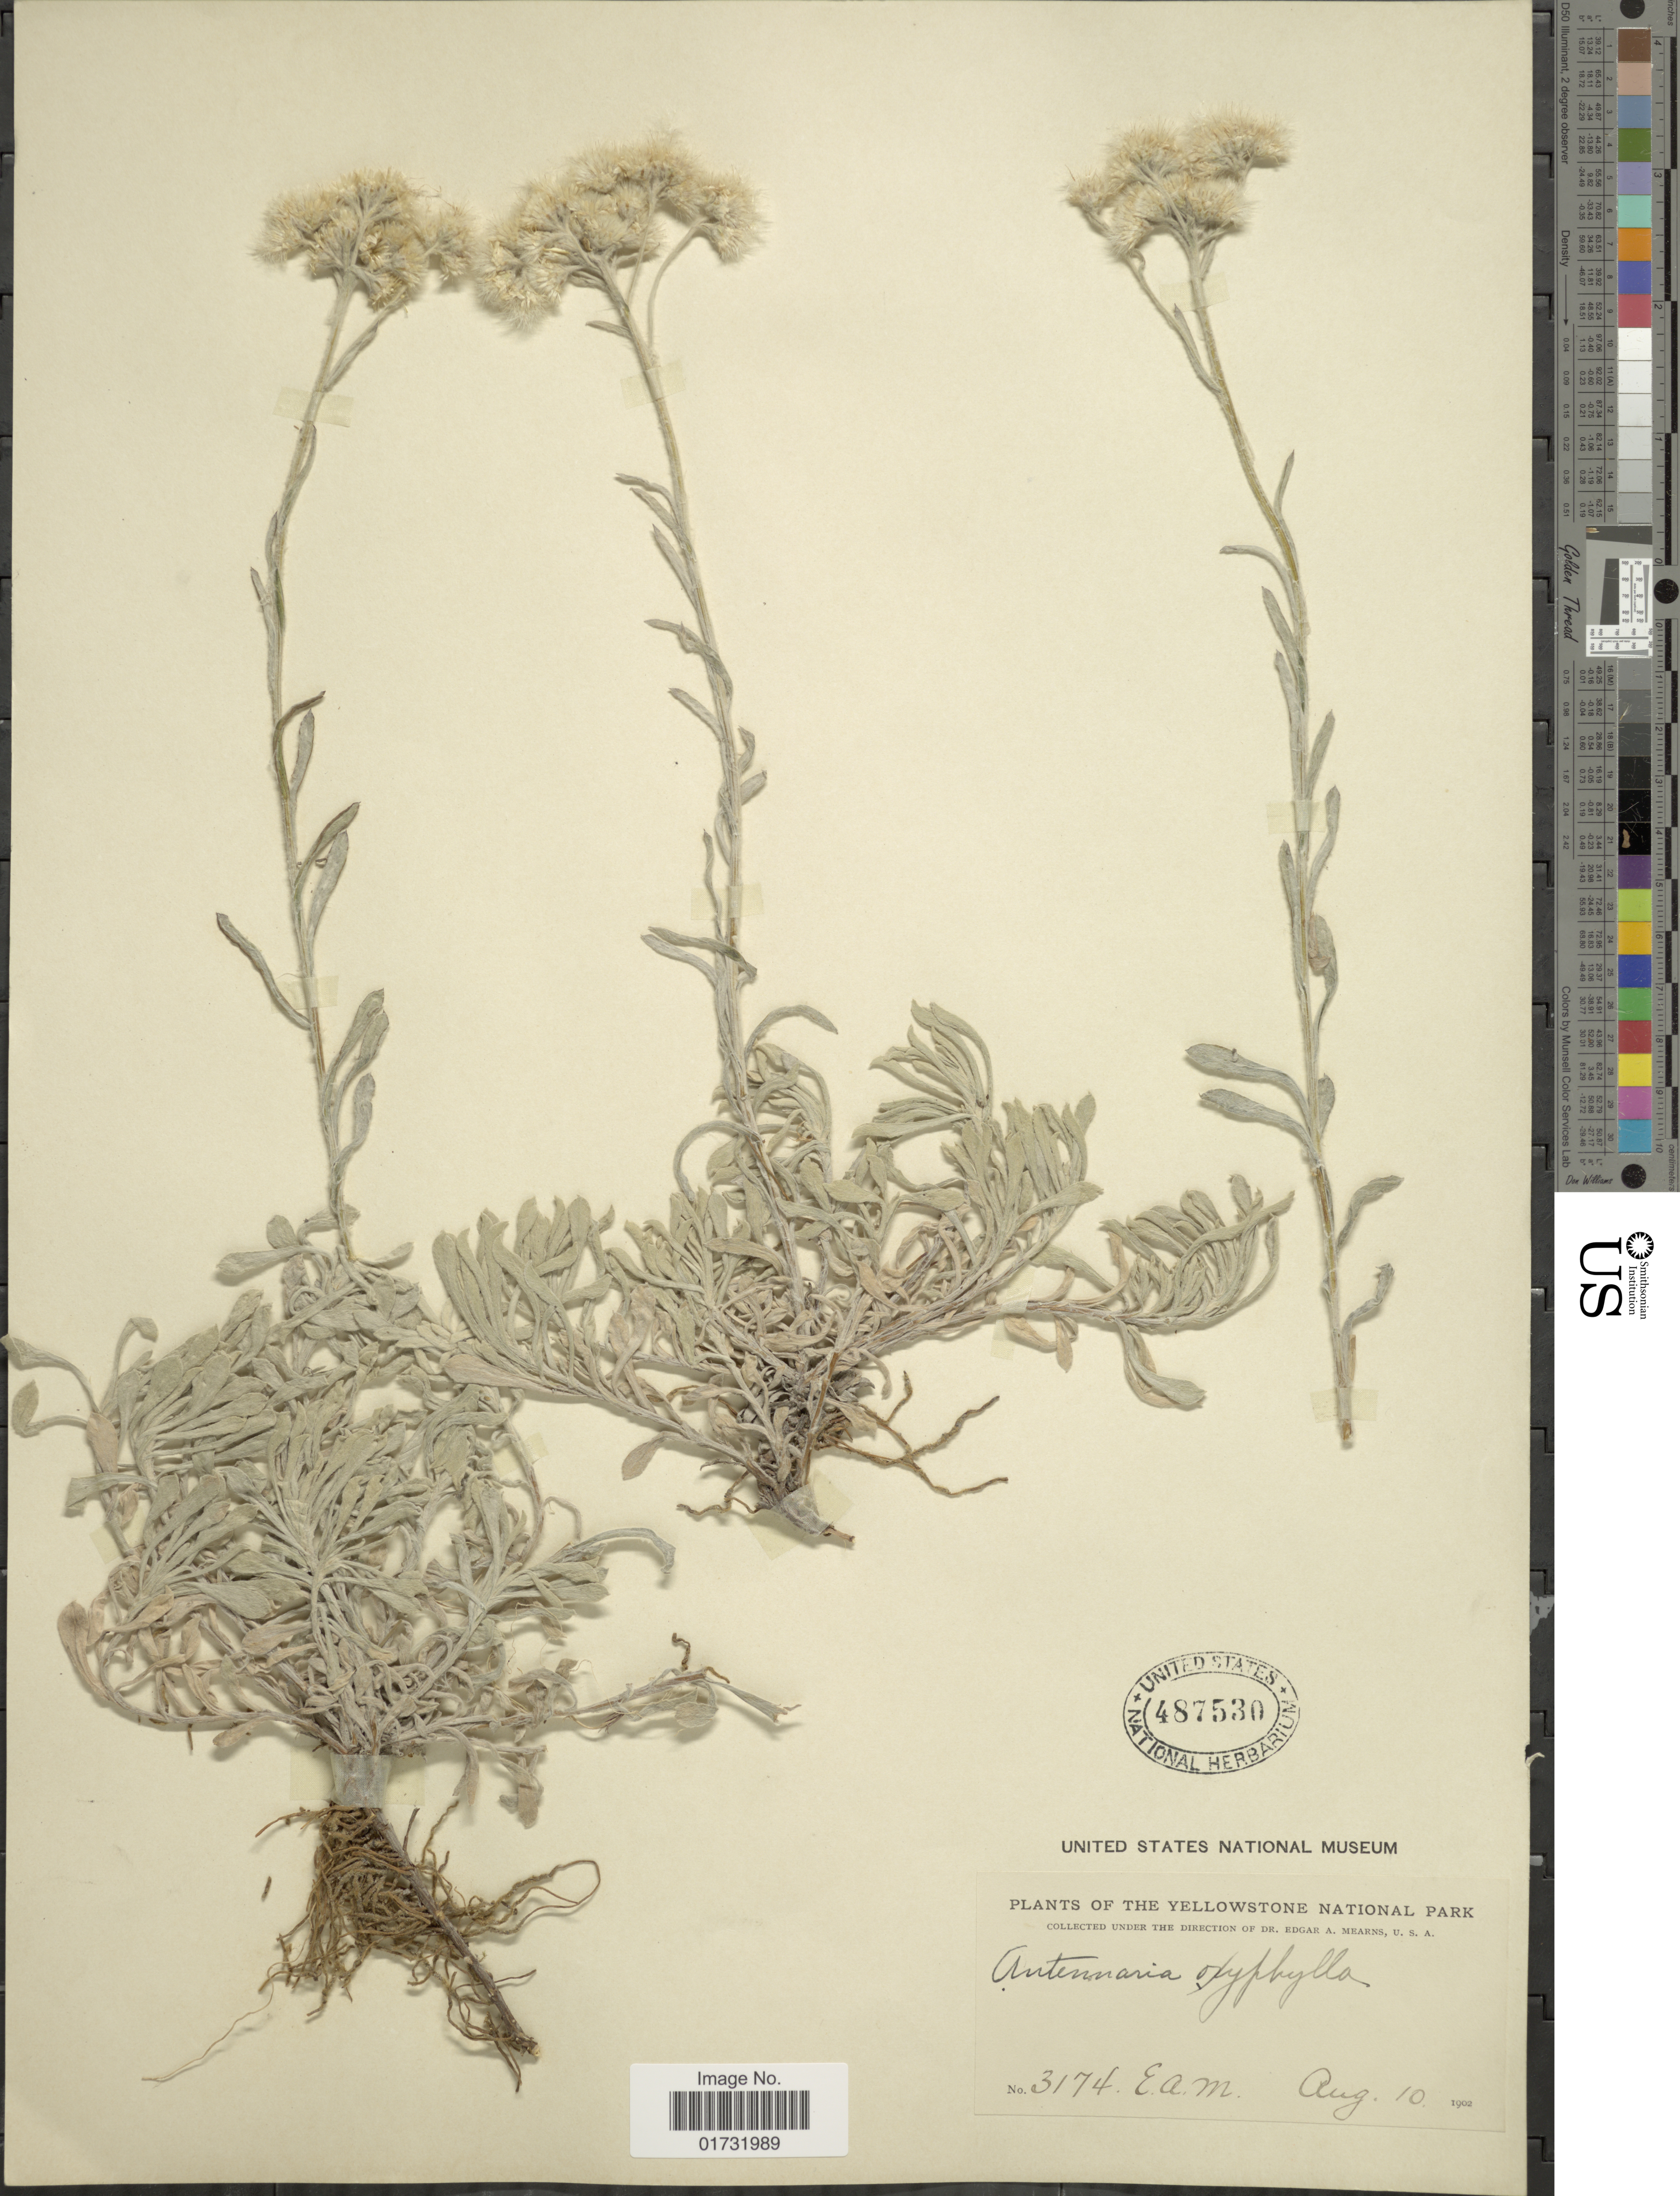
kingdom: Plantae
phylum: Tracheophyta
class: Magnoliopsida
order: Asterales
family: Asteraceae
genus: Antennaria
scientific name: Antennaria oxyphylla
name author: Greene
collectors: E. A. Mearns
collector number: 3174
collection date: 1902-08-10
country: United States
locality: Yellowstone National Park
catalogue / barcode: US 487530